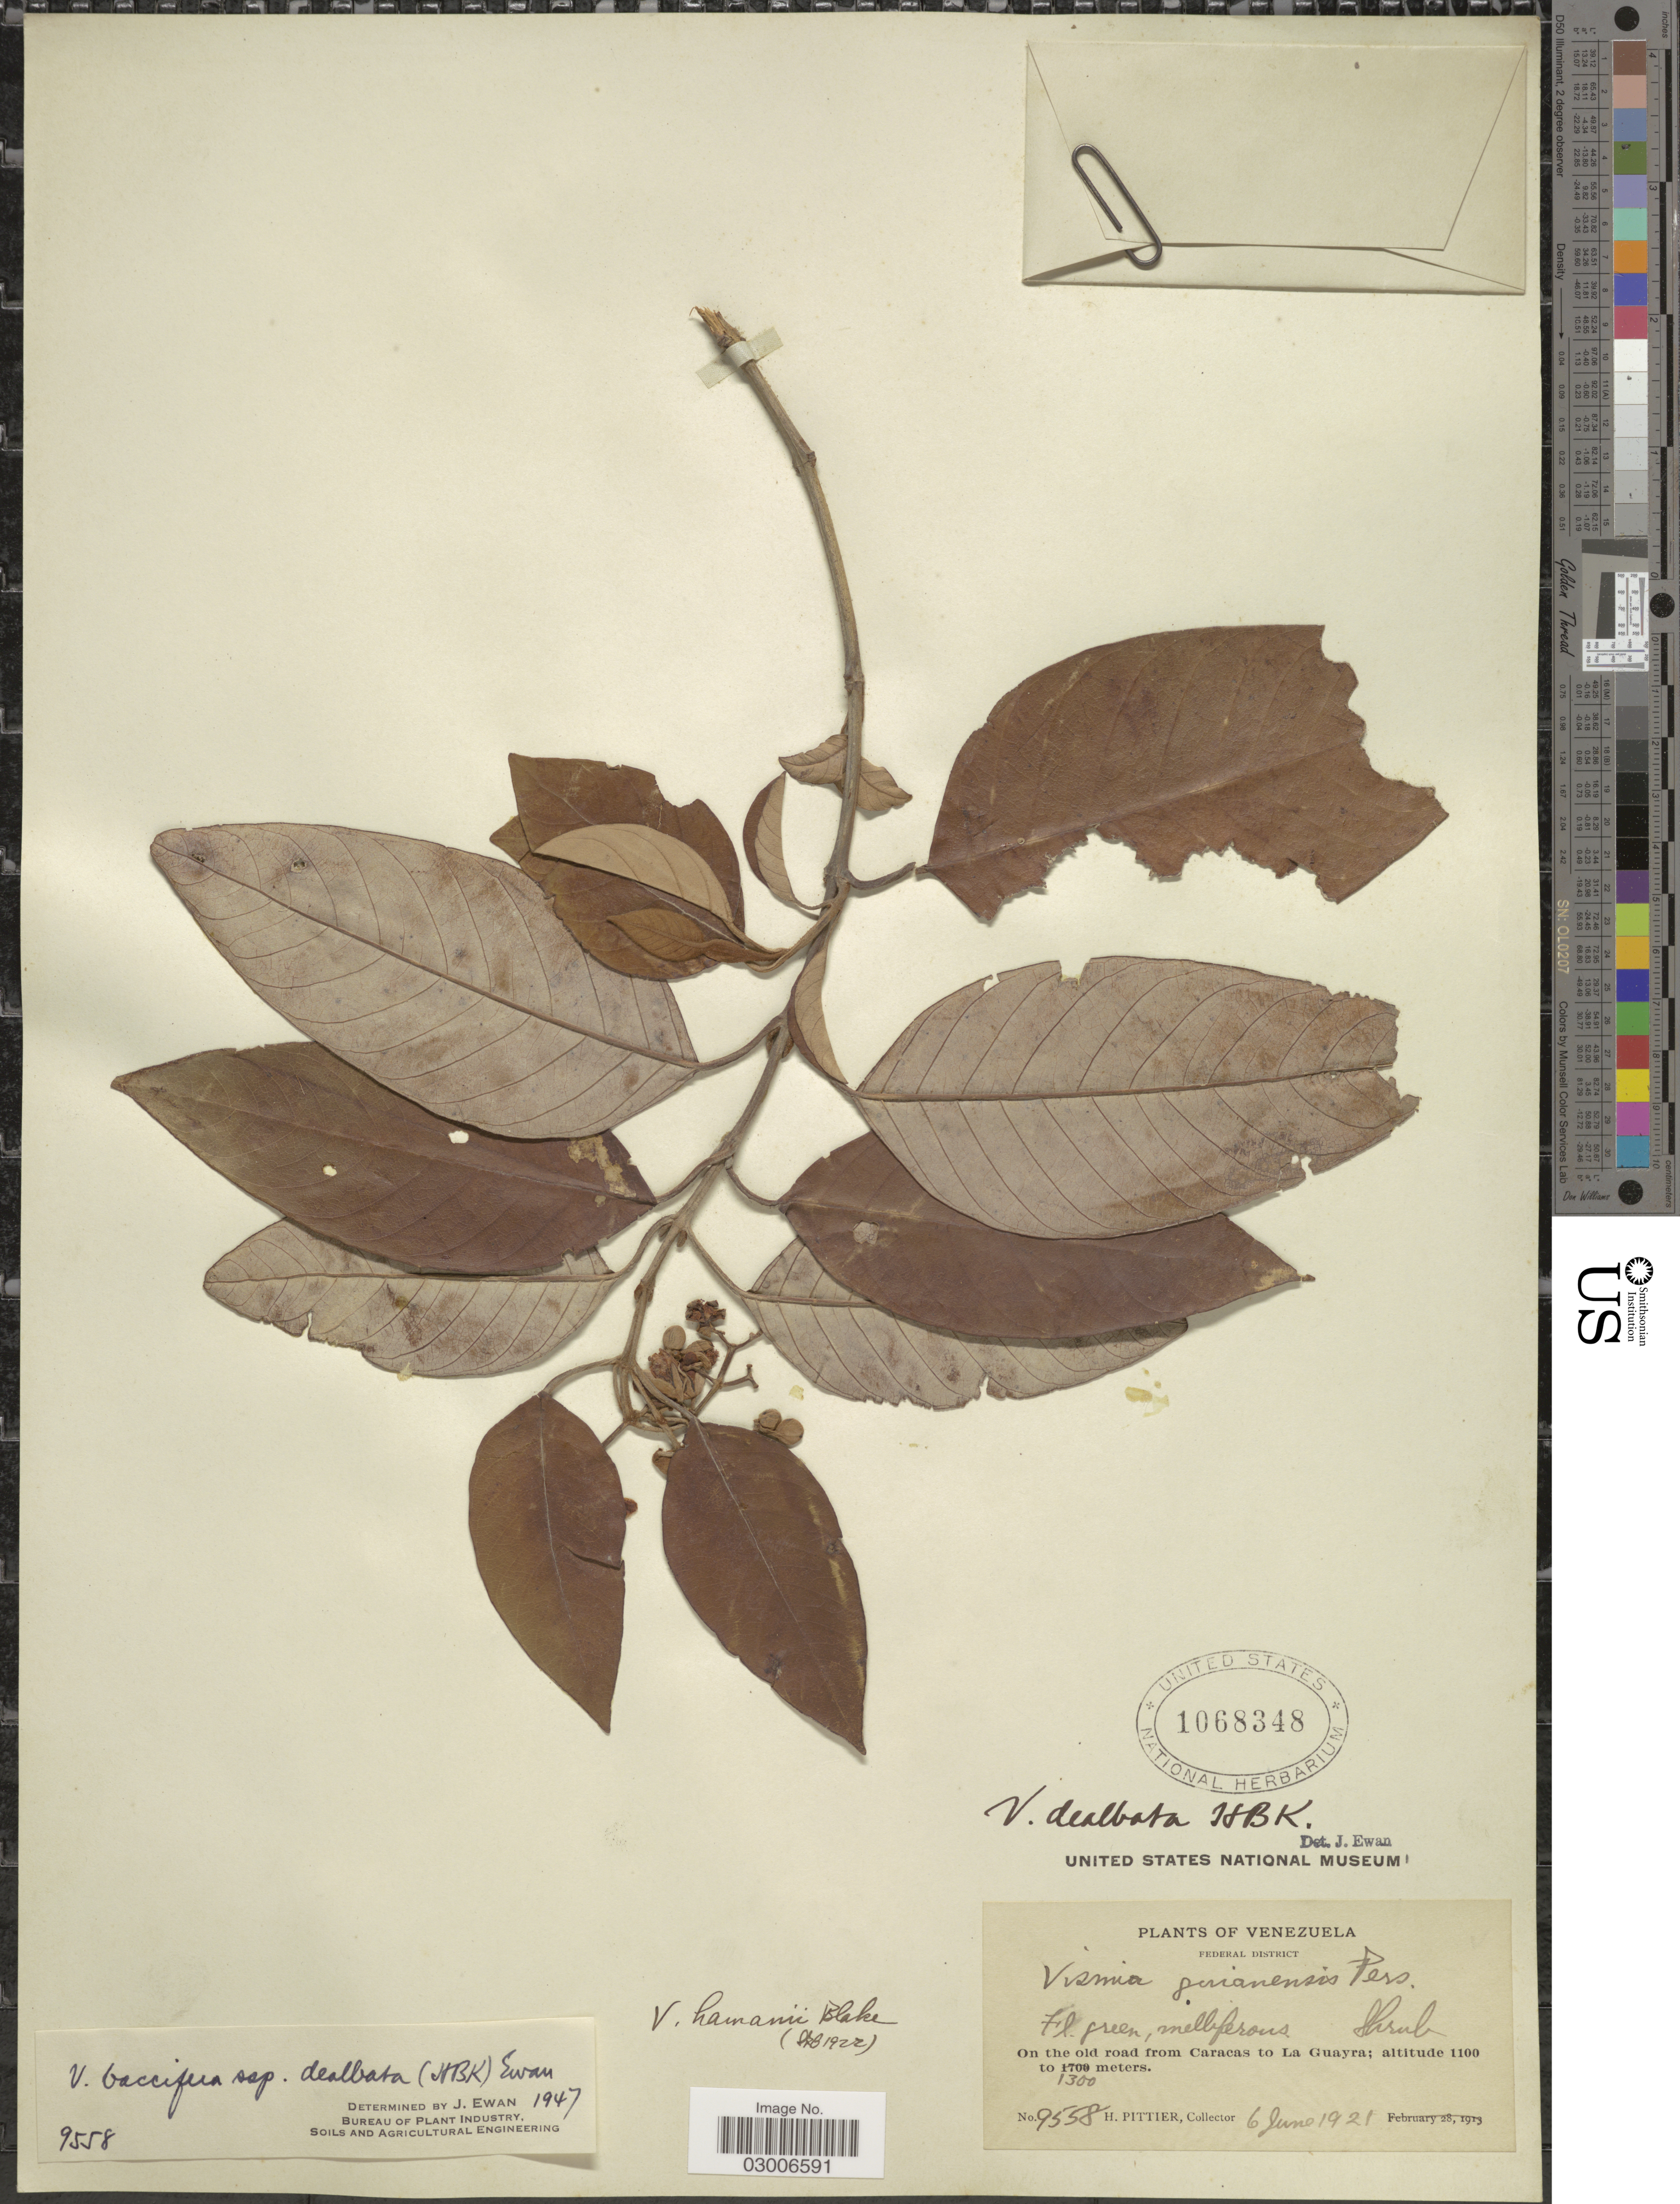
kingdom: Plantae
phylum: Tracheophyta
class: Magnoliopsida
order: Malpighiales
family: Hypericaceae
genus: Vismia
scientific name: Vismia baccifera subsp. dealbata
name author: (Kunth) Ewan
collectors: H. F. Pittier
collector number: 9558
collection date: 1921-06-06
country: Venezuela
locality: Federal District, On the old road from Caracas to La Guayra.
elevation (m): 1100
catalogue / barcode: US 1068348